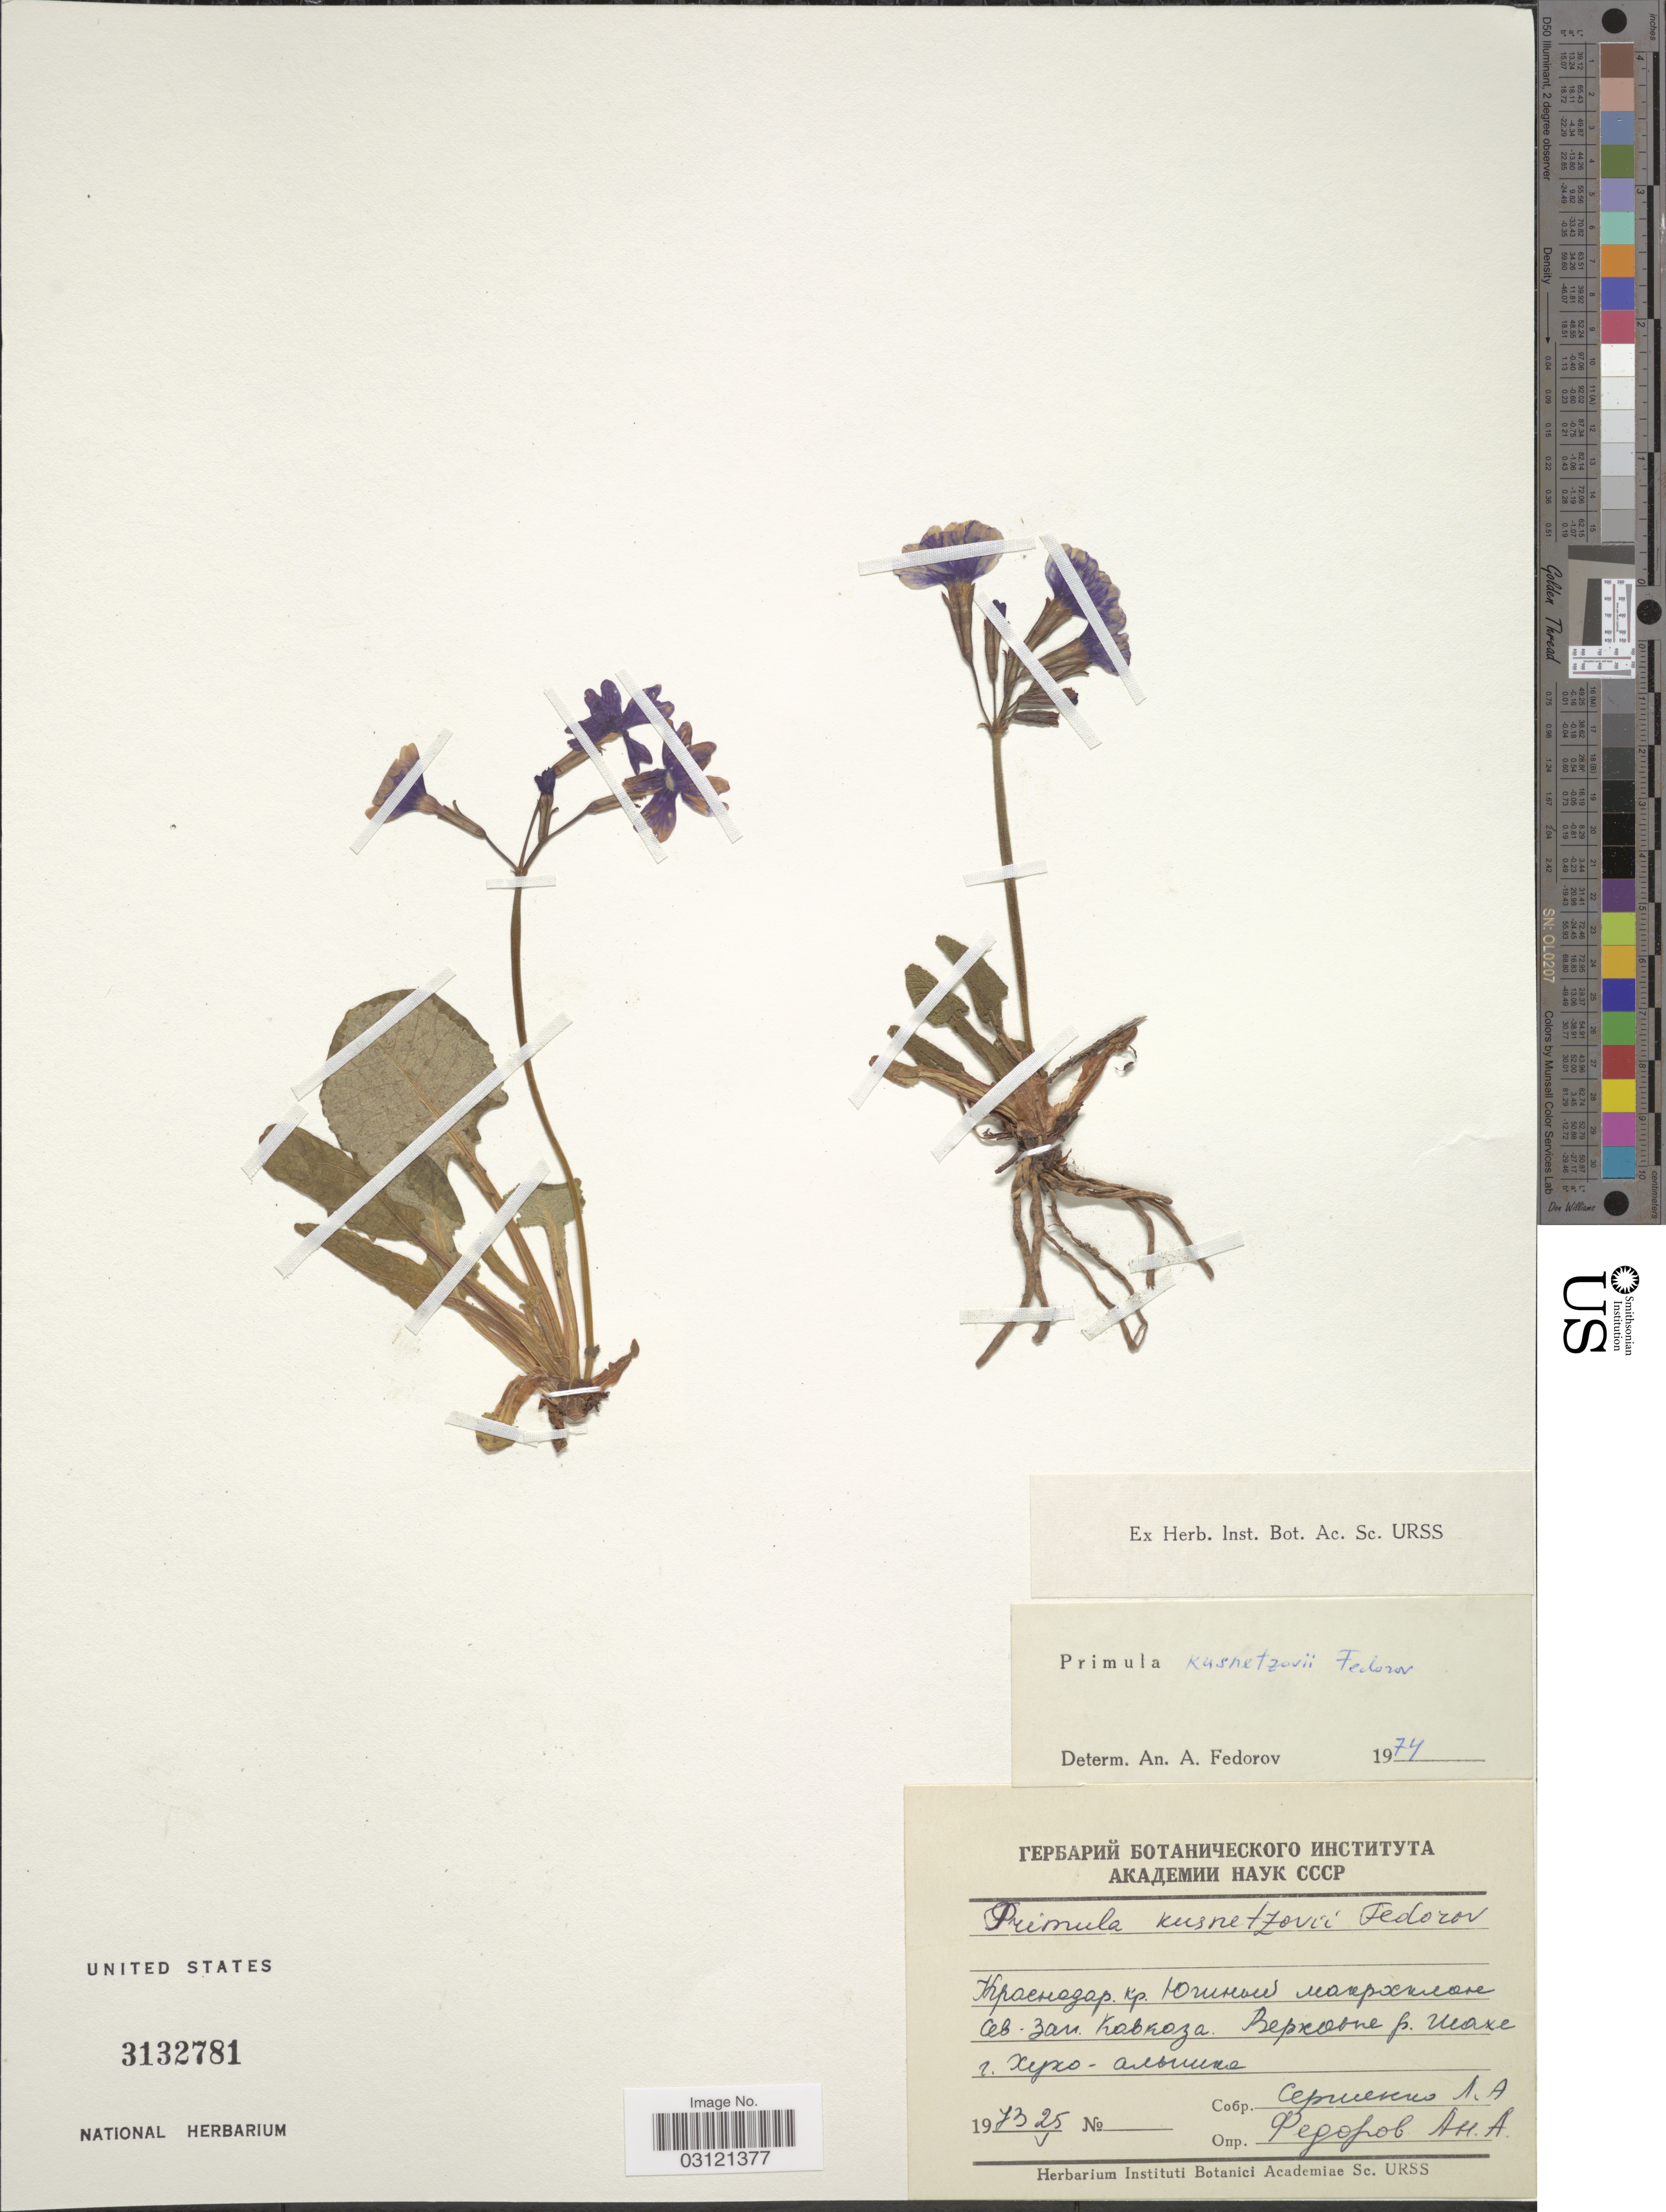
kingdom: Plantae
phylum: Tracheophyta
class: Magnoliopsida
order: Ericales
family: Primulaceae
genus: Primula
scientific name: Primula kusnetzovii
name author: Fed.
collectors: L. Sergienko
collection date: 1973-05-25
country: Russian Federation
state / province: Krasnodar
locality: Upper River Shakhe, Khuko Mountain.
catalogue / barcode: US 3132781